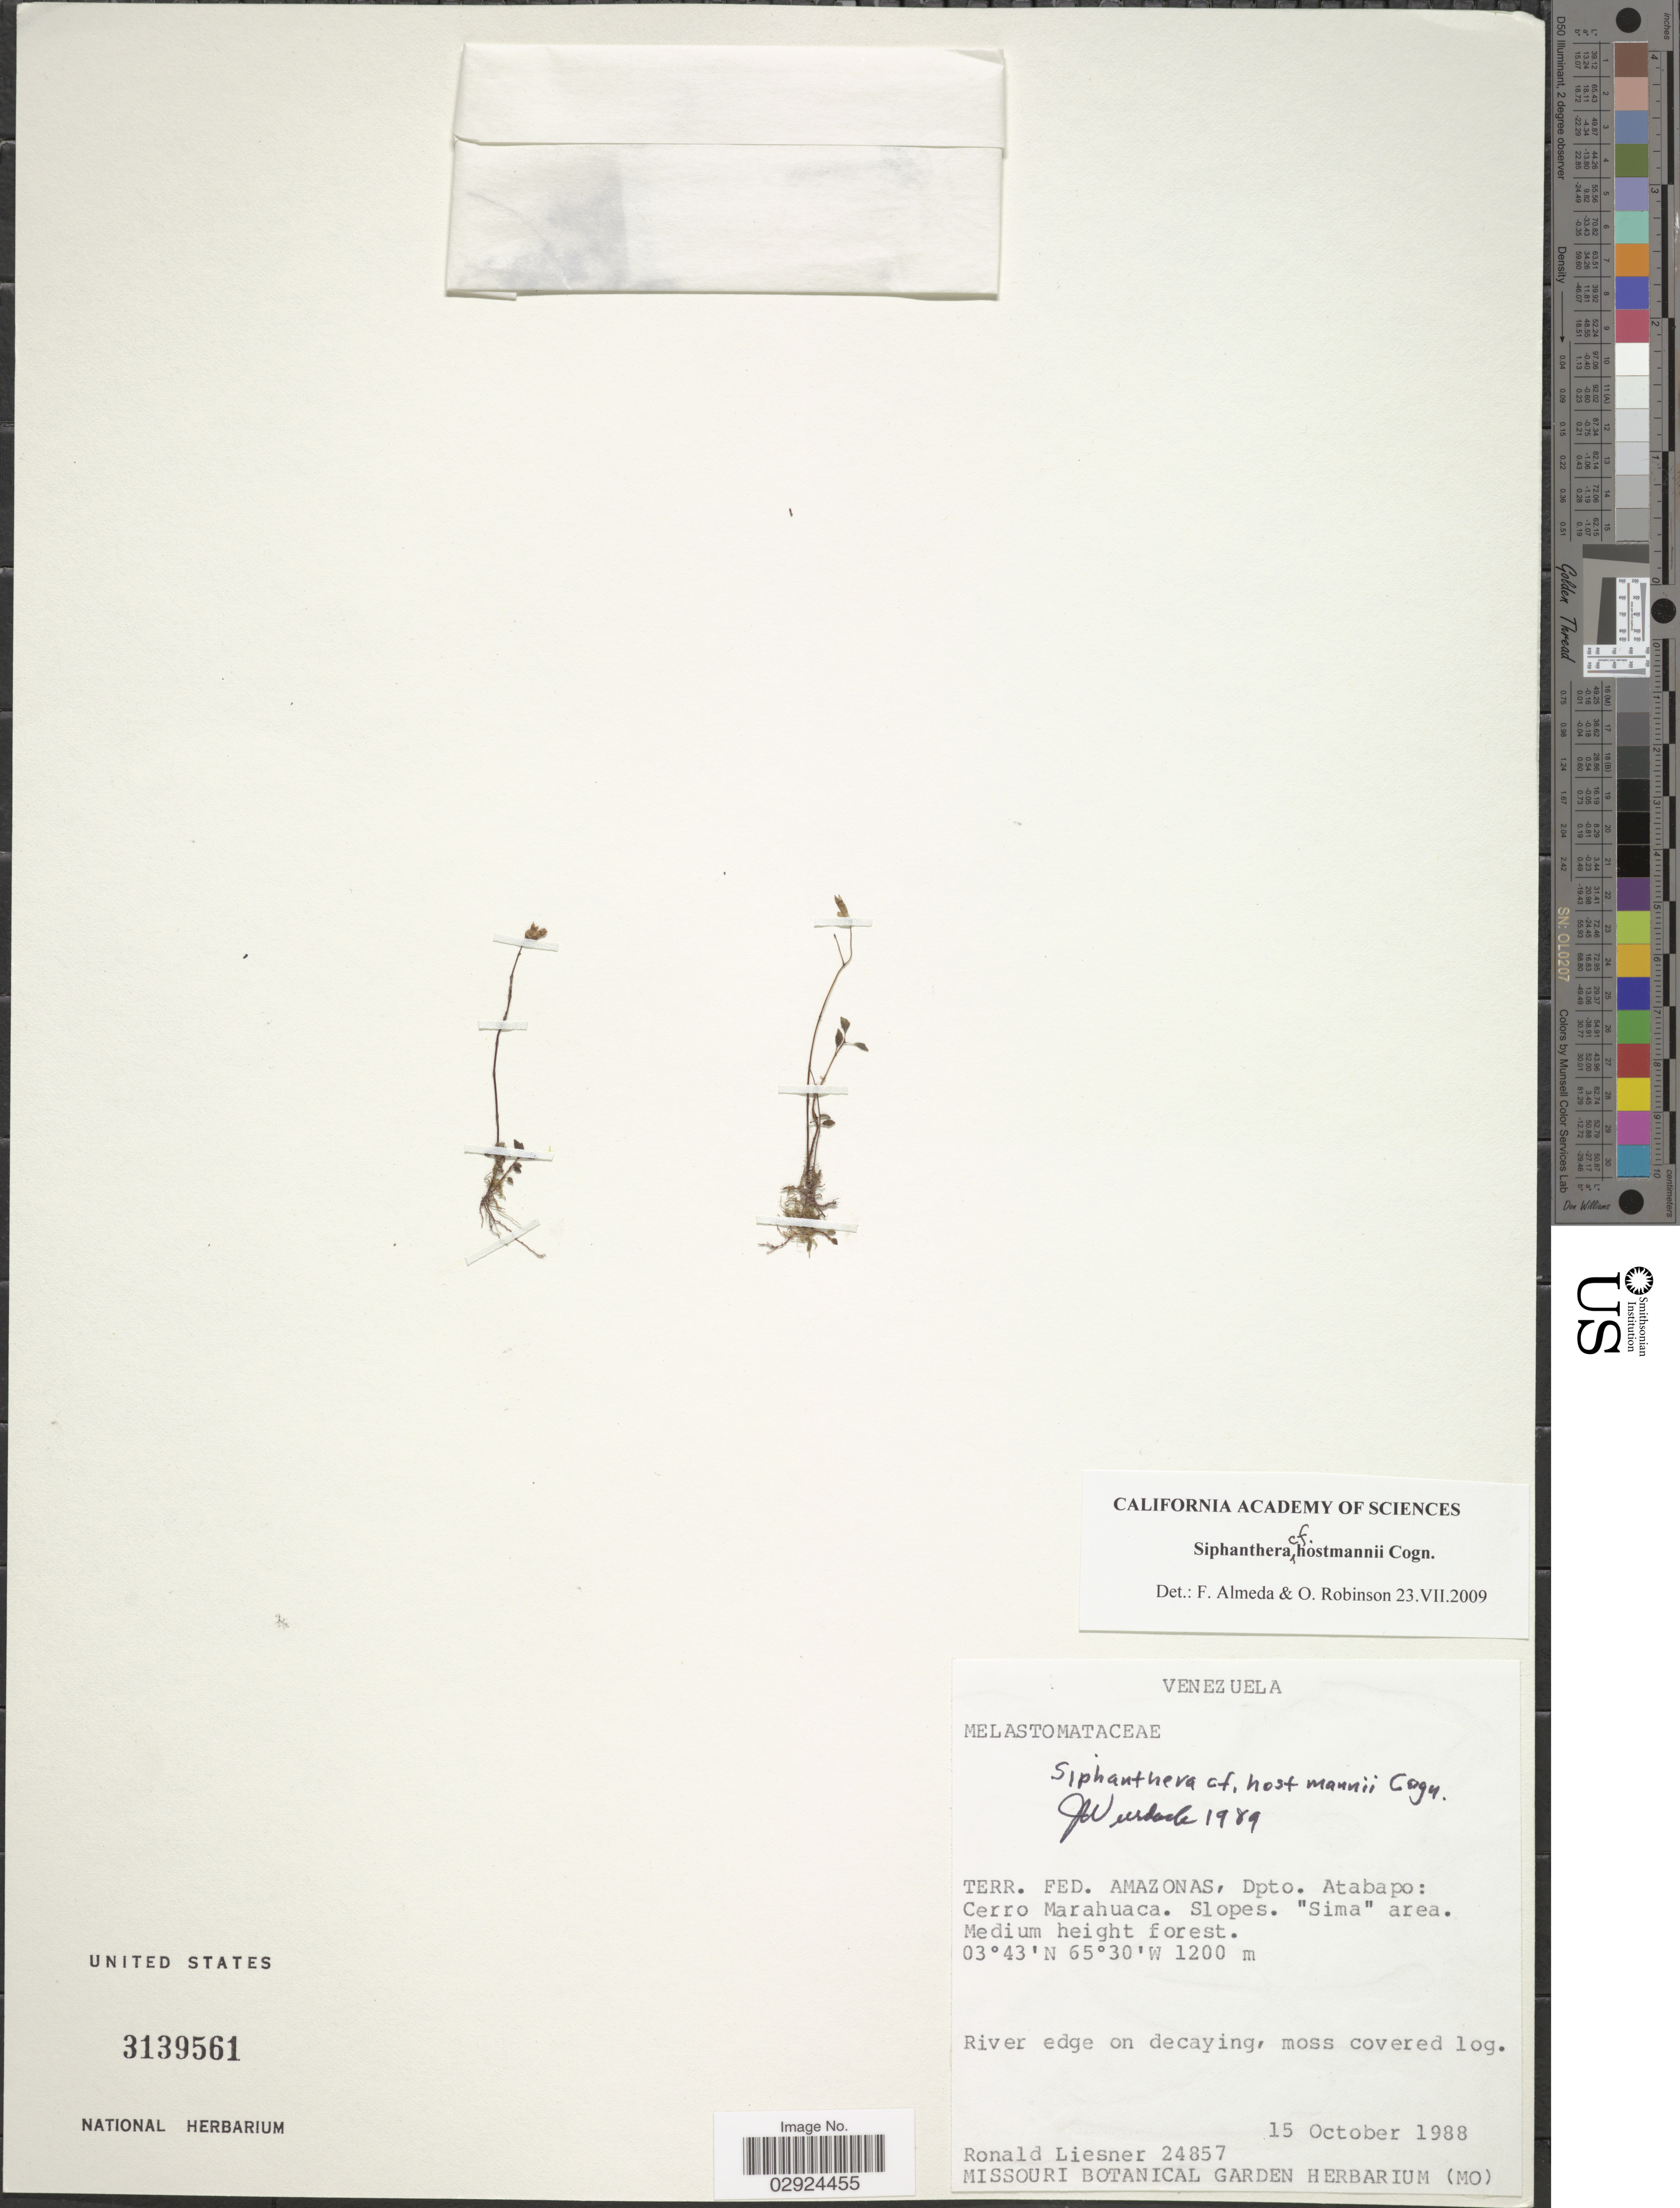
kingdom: Plantae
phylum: Tracheophyta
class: Magnoliopsida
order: Myrtales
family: Melastomataceae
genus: Siphanthera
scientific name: Siphanthera hostmannii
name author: Cogn.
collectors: R. L. Liesner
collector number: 24857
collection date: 1988-10-15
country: Venezuela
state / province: Amazonas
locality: Terr. Fed. Amazonas, Dpto. Atabapo: Cerro Marahuaca.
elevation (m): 1200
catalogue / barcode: US 3139561